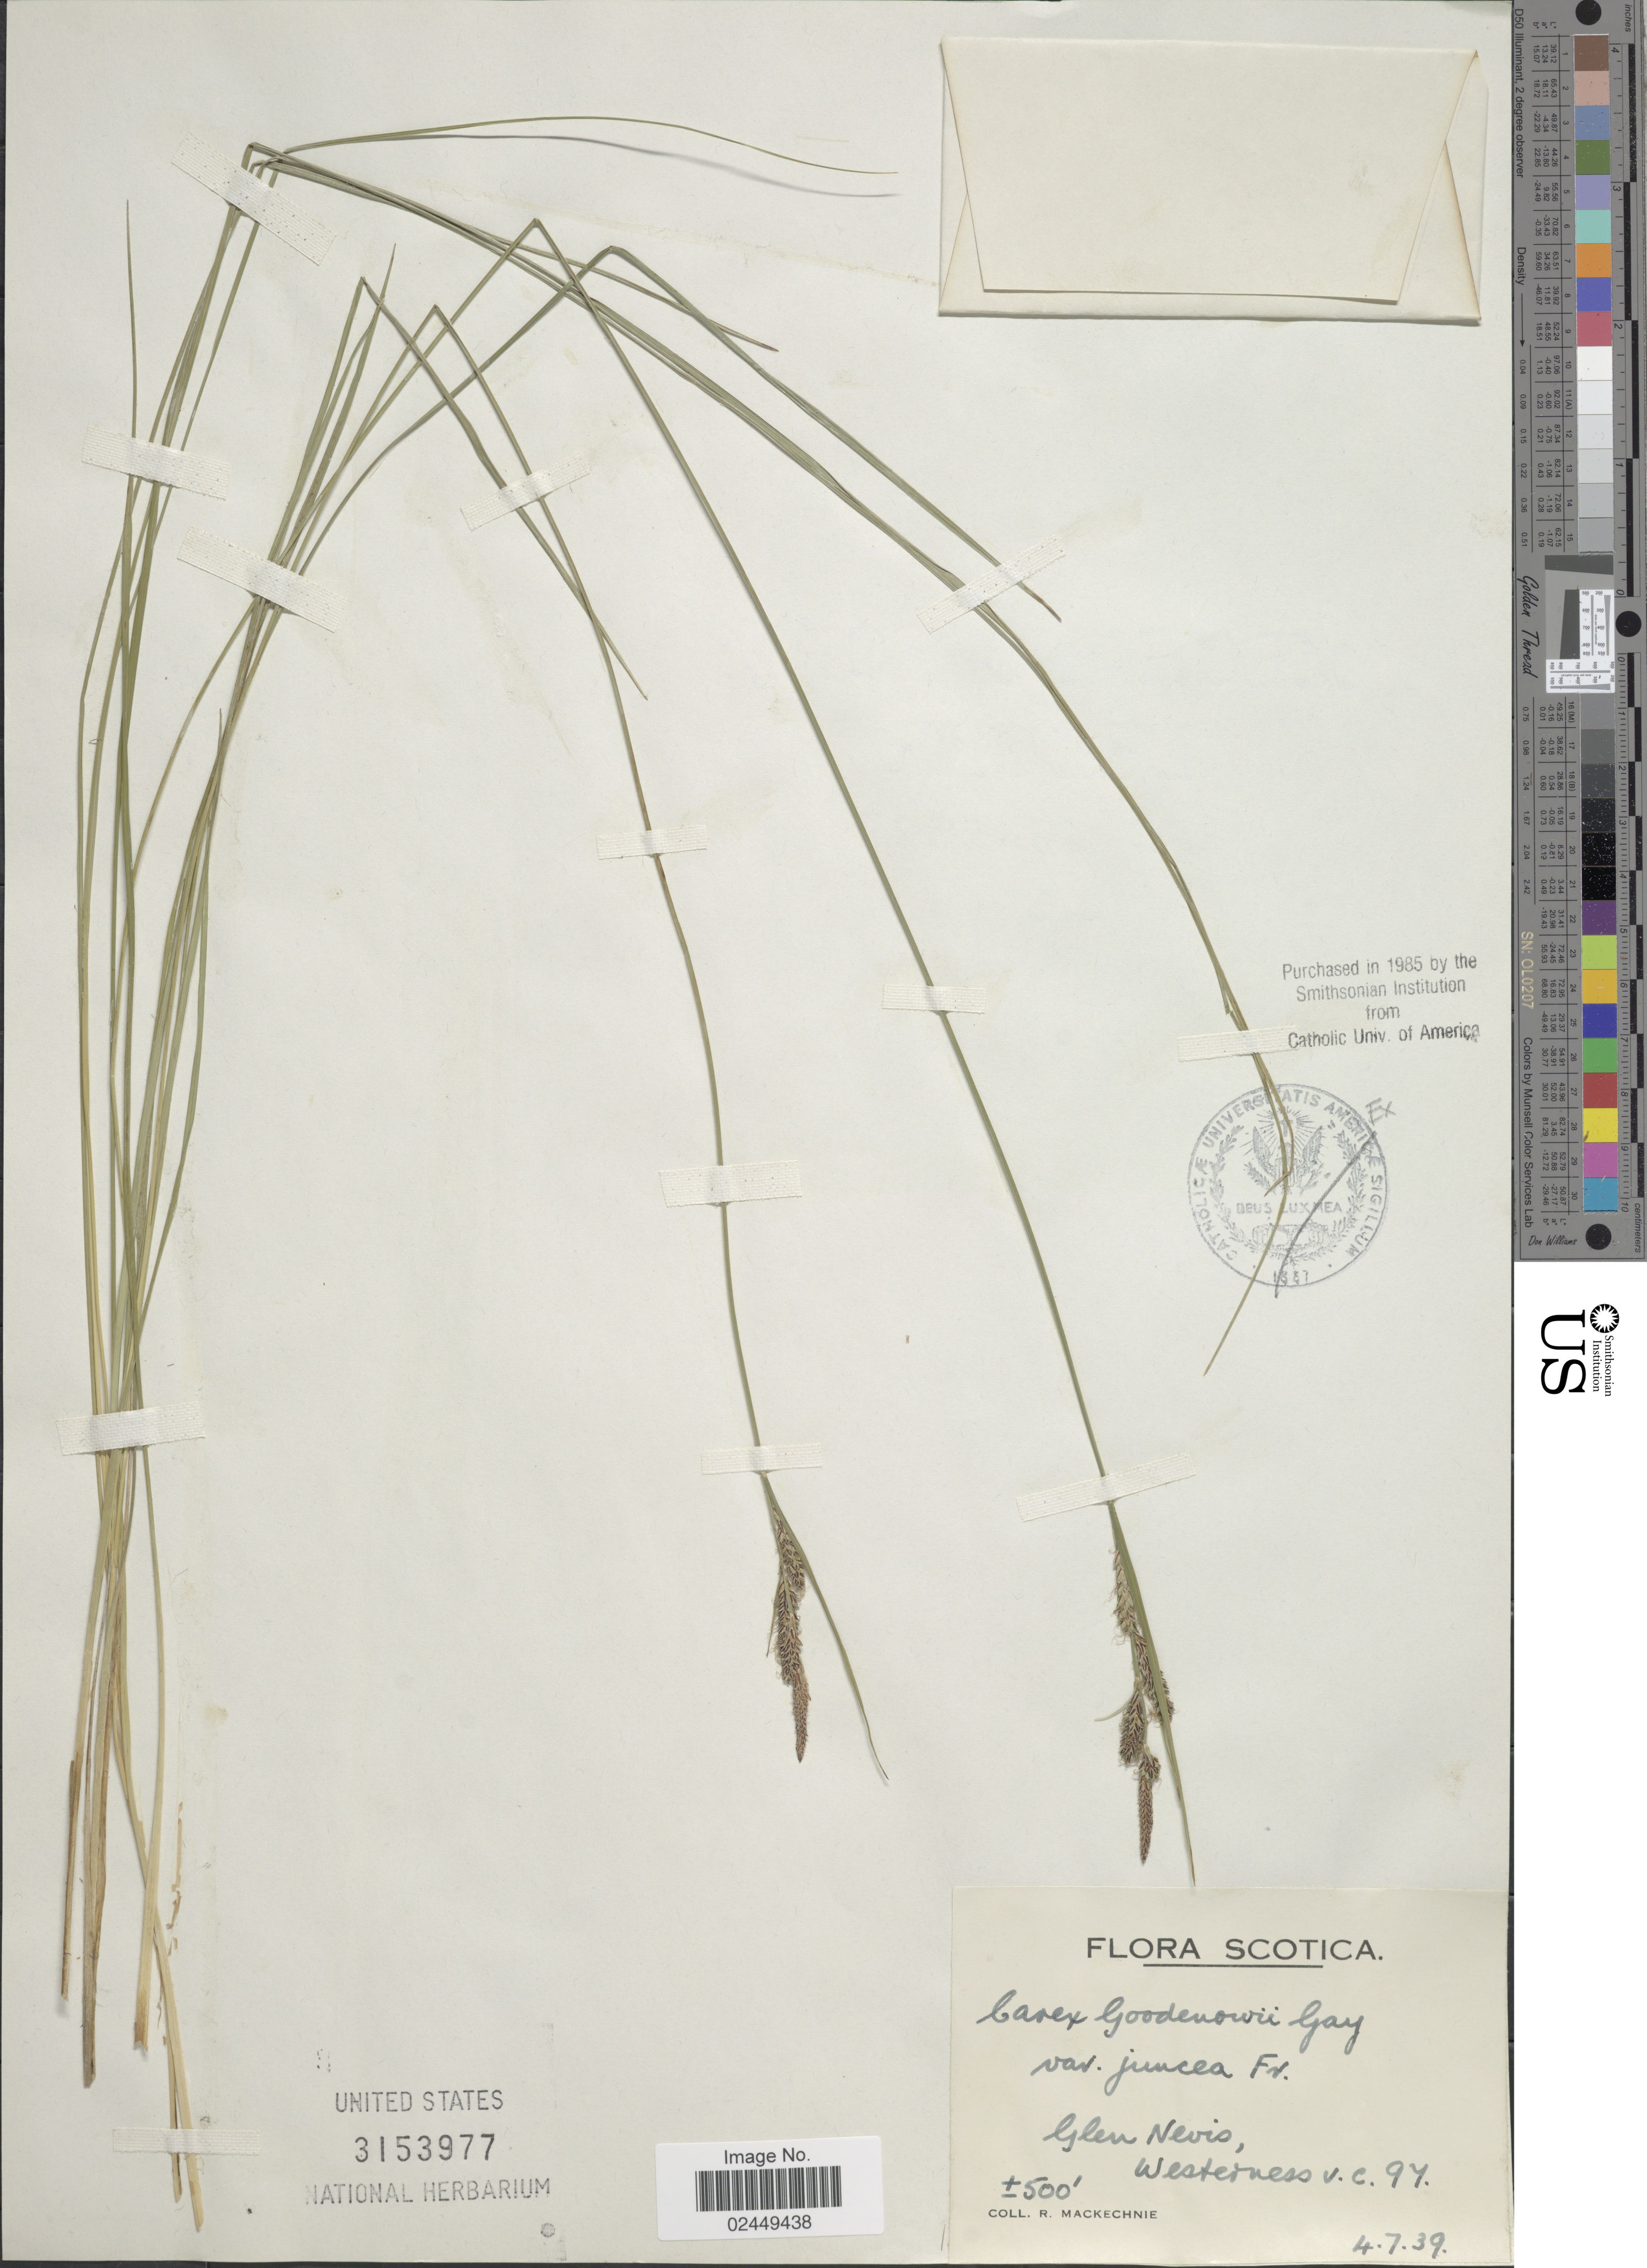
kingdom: Plantae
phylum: Tracheophyta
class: Liliopsida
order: Poales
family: Cyperaceae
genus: Carex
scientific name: Carex nigra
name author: (L.) Reichard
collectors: R. Mackechnie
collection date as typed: Transcribed d/m/y: 4/7/39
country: United Kingdom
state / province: Scotland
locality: Scotica, Glen Nevis, Westerness v.c. 97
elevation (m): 152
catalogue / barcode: US 3153977